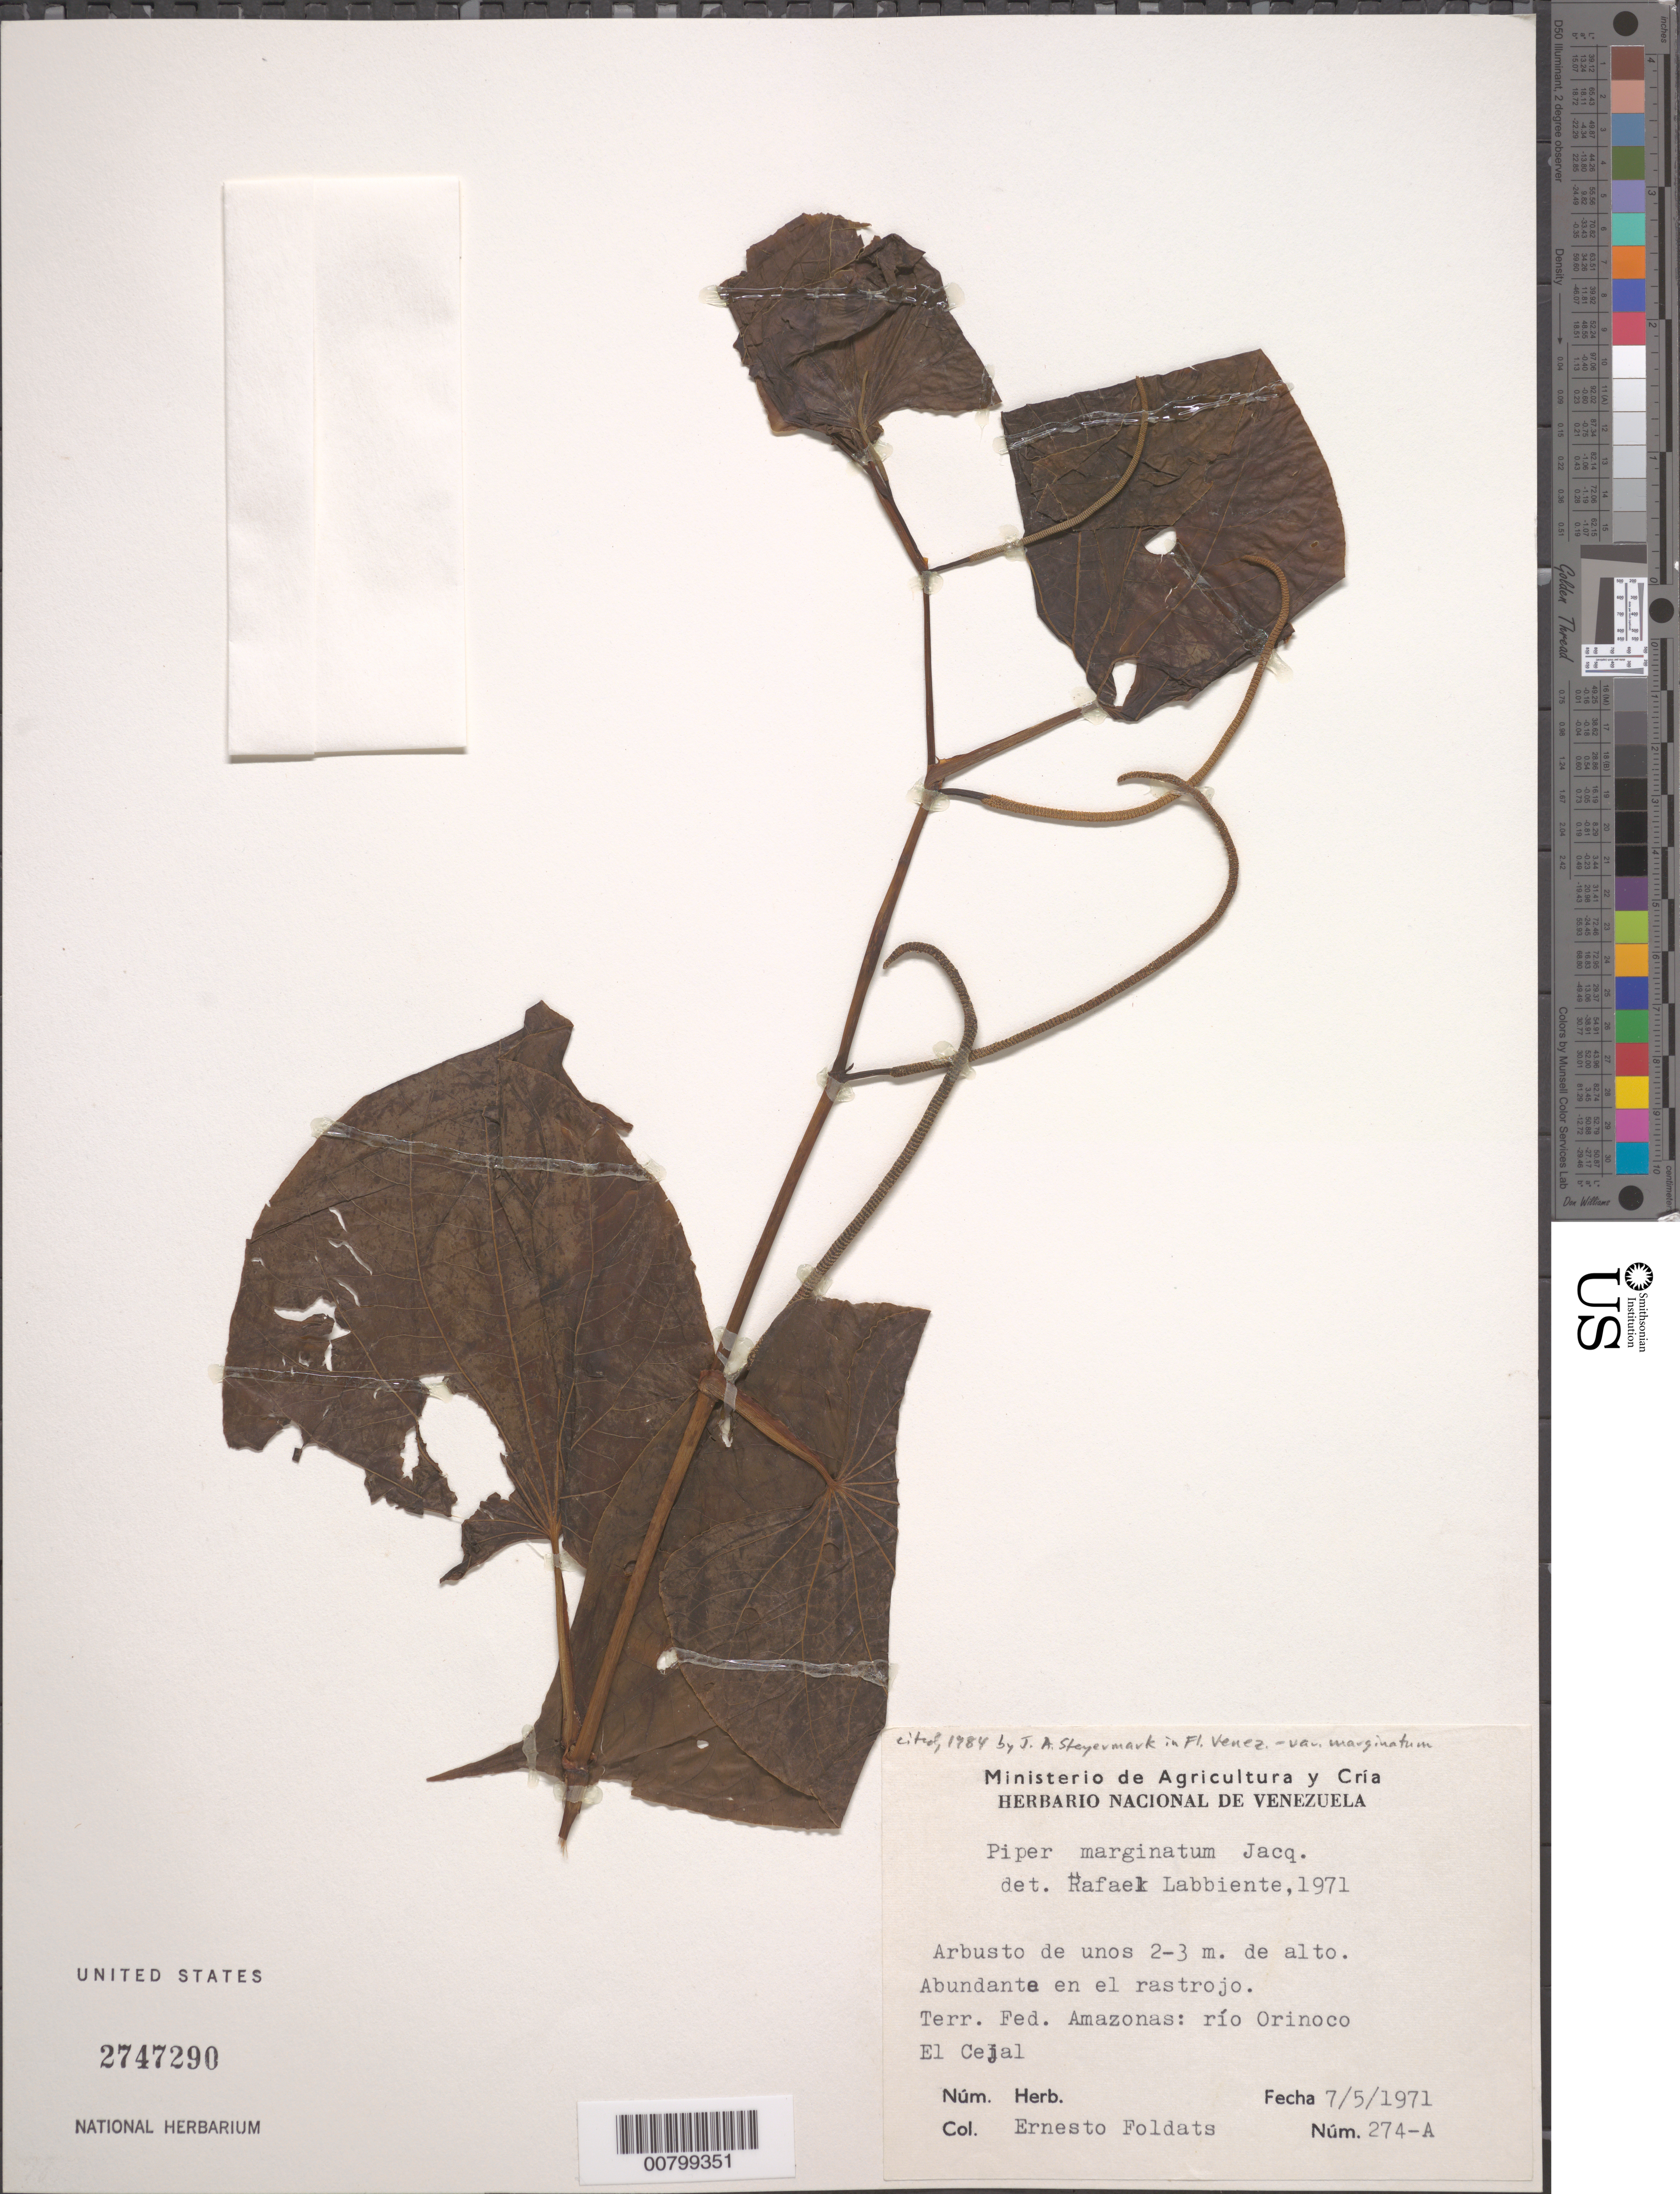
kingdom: Plantae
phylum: Tracheophyta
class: Magnoliopsida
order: Piperales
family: Piperaceae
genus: Piper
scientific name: Piper marginatum var. marginatum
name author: Jacq.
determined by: Steyermark, Julian A., (VEN)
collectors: E. Foldats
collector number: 274 A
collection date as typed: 7-May-71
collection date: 1971-05-07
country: Venezuela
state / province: Amazonas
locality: Río Orinoco, El Cejal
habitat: Rastrojo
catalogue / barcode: US 2747290